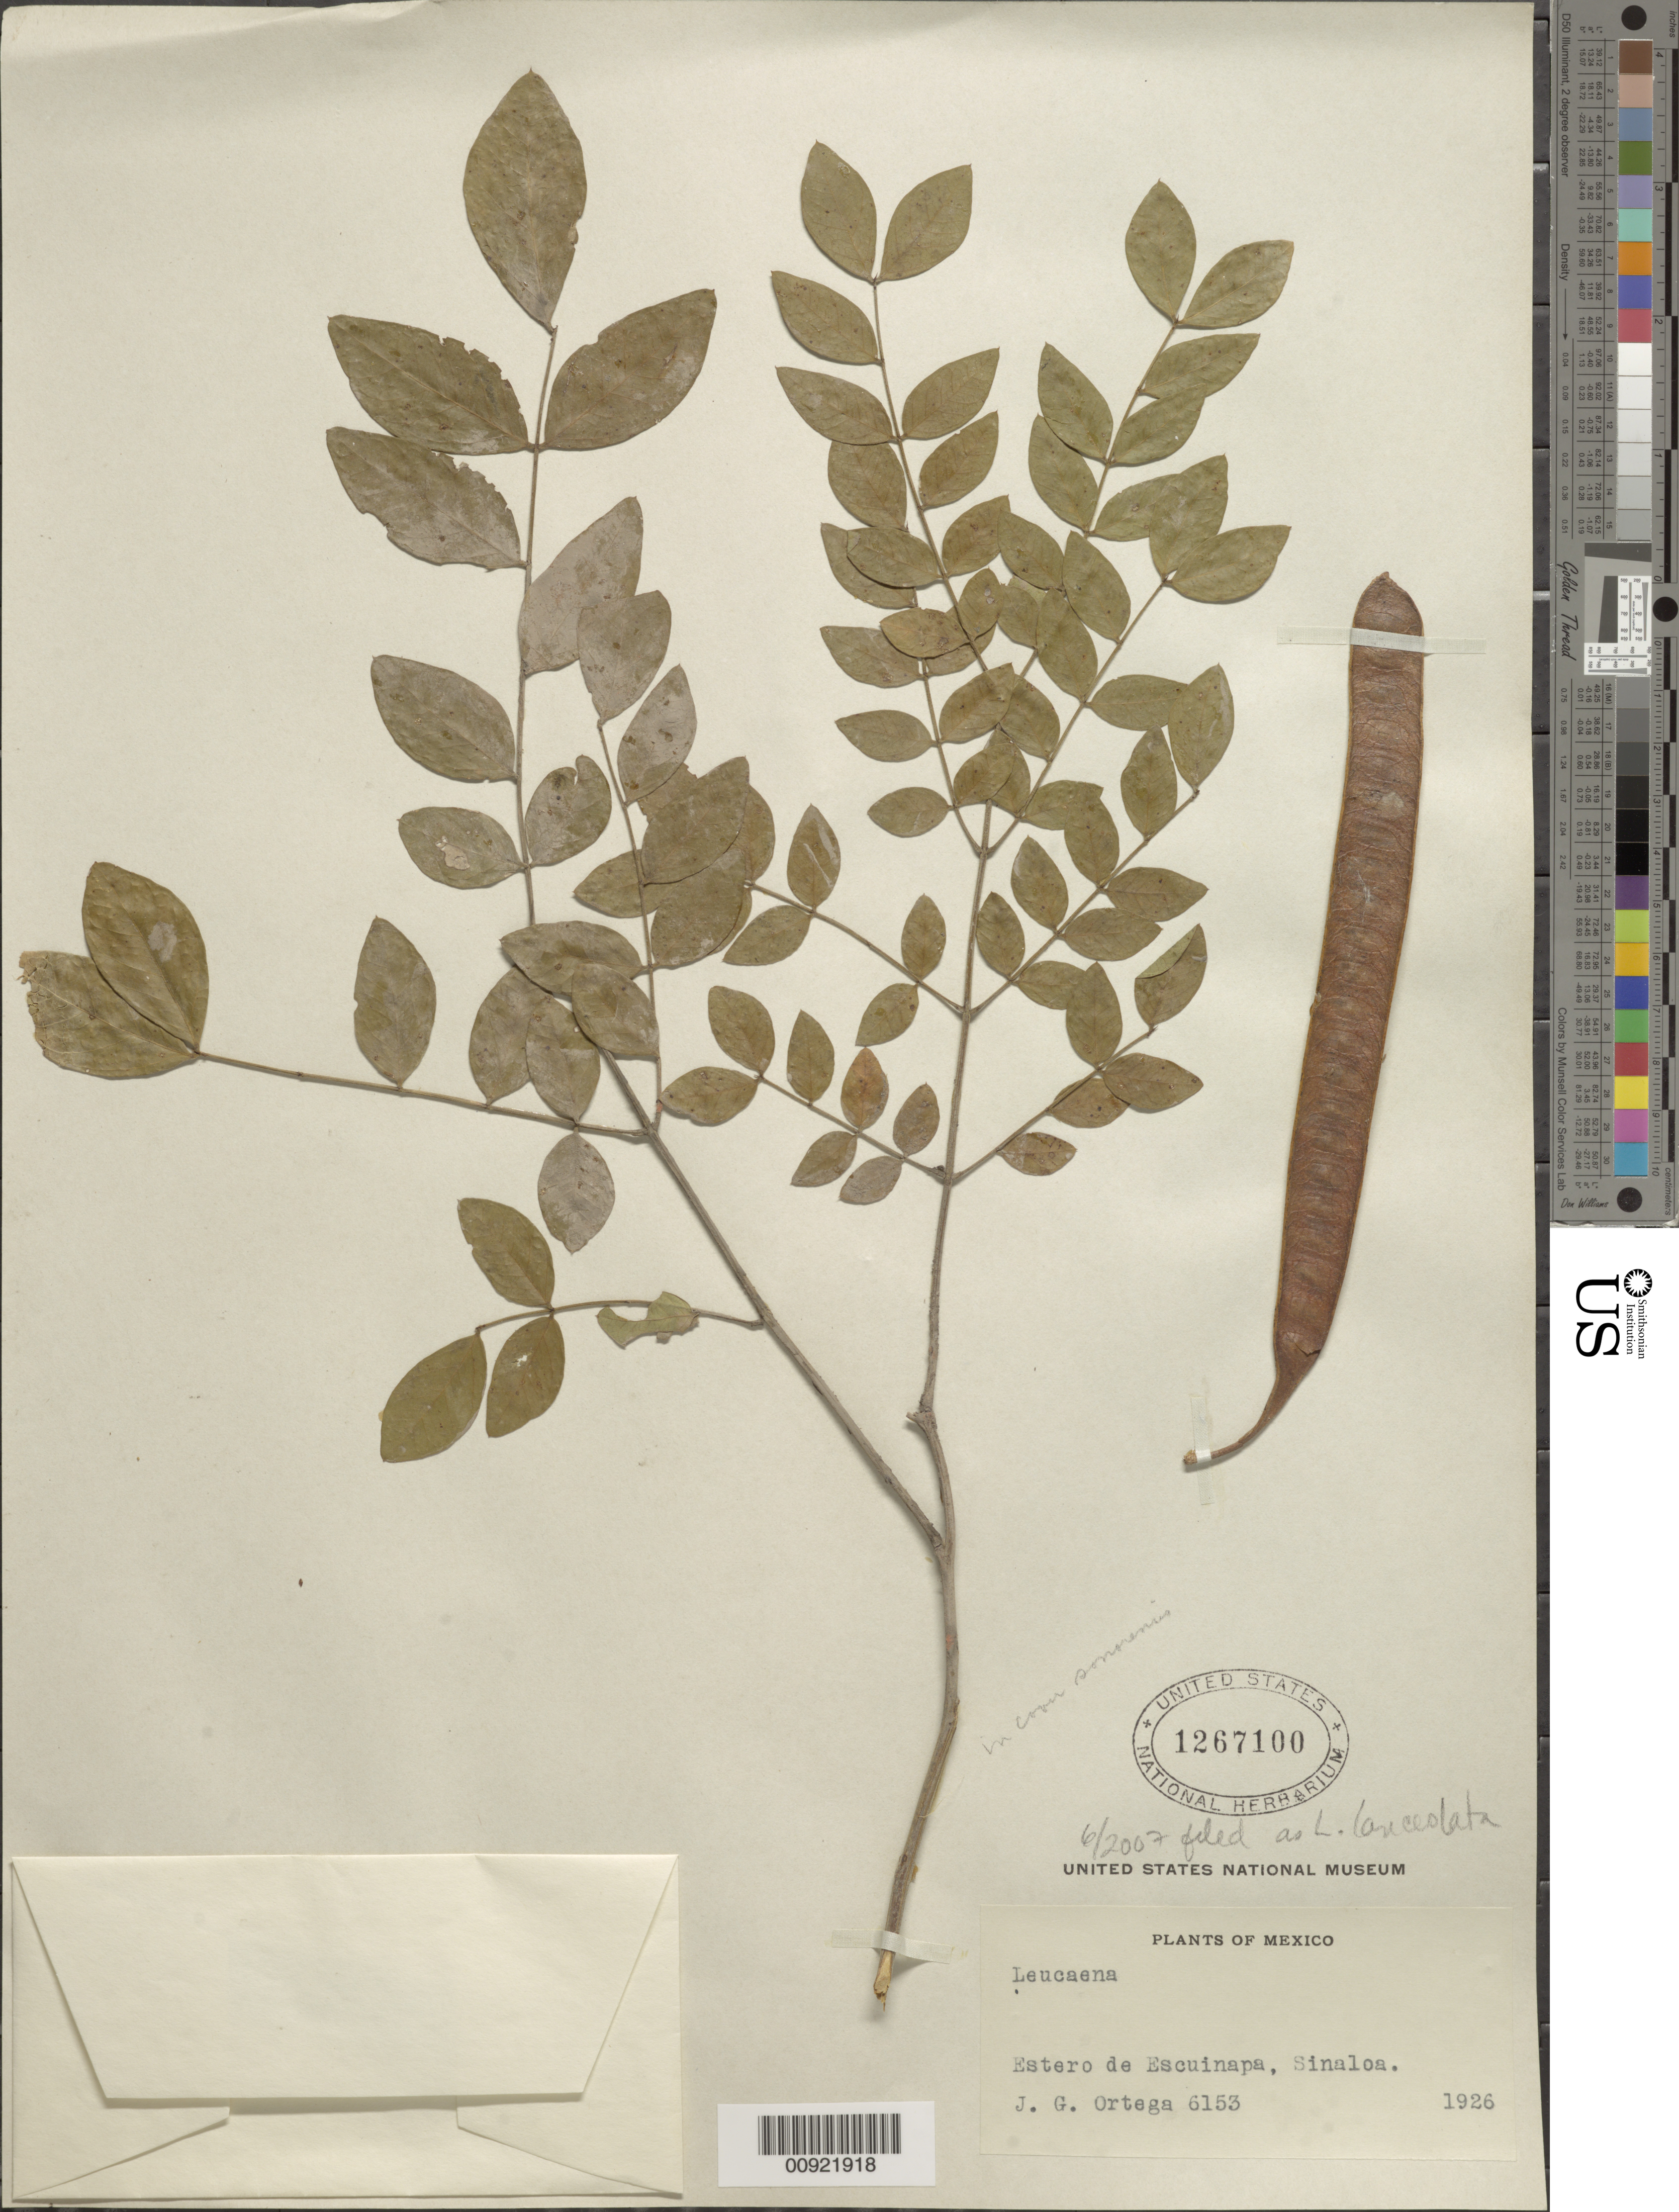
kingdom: Plantae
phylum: Tracheophyta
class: Magnoliopsida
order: Fabales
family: Fabaceae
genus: Leucaena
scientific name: Leucaena lanceolata var. lanceolata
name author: S. Watson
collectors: J. Ortega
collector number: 6153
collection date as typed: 1926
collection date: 1926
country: Mexico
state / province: Sinaloa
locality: Estero de Escuinapa, Sinaloa.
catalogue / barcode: US 1267100